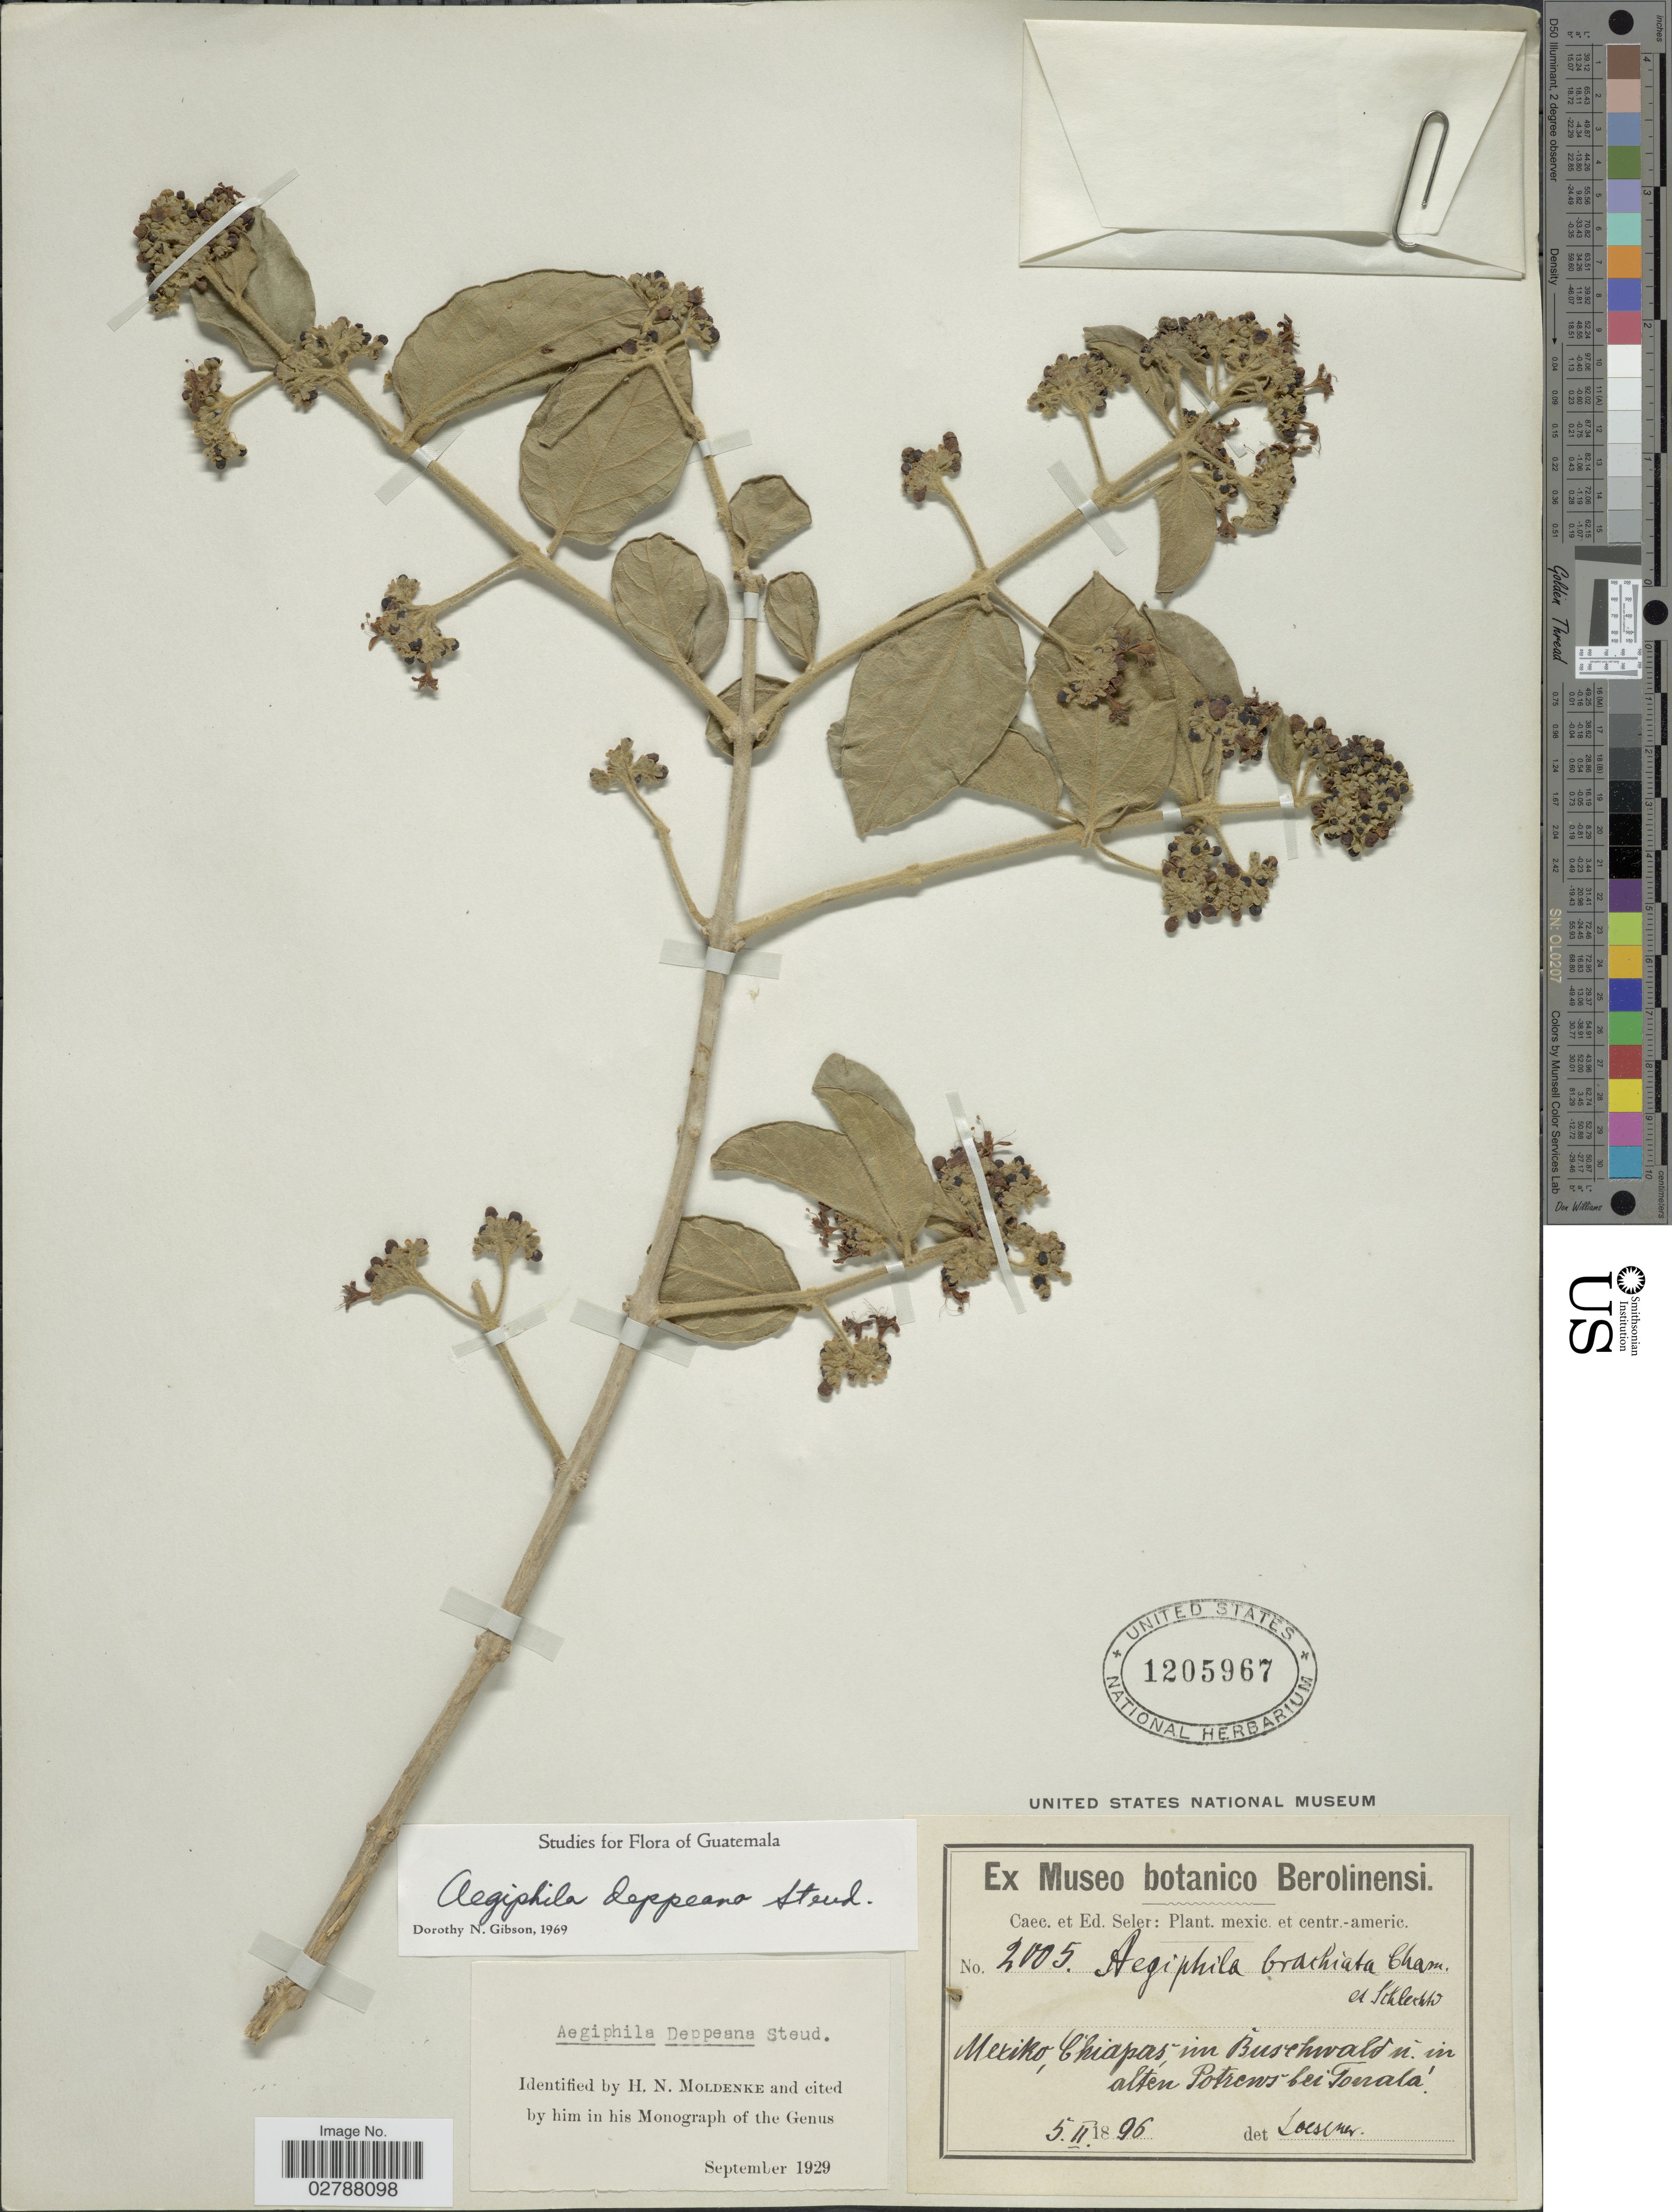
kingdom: Plantae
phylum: Tracheophyta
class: Magnoliopsida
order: Lamiales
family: Lamiaceae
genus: Aegiphila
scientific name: Aegiphila deppeana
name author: Steud.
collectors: ex Caec. et Ed Seler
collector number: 2005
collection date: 1896-02-05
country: Mexico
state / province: Chiapas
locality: In Buschwald u in alten Potrens bei Toerala.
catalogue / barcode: US 1205967